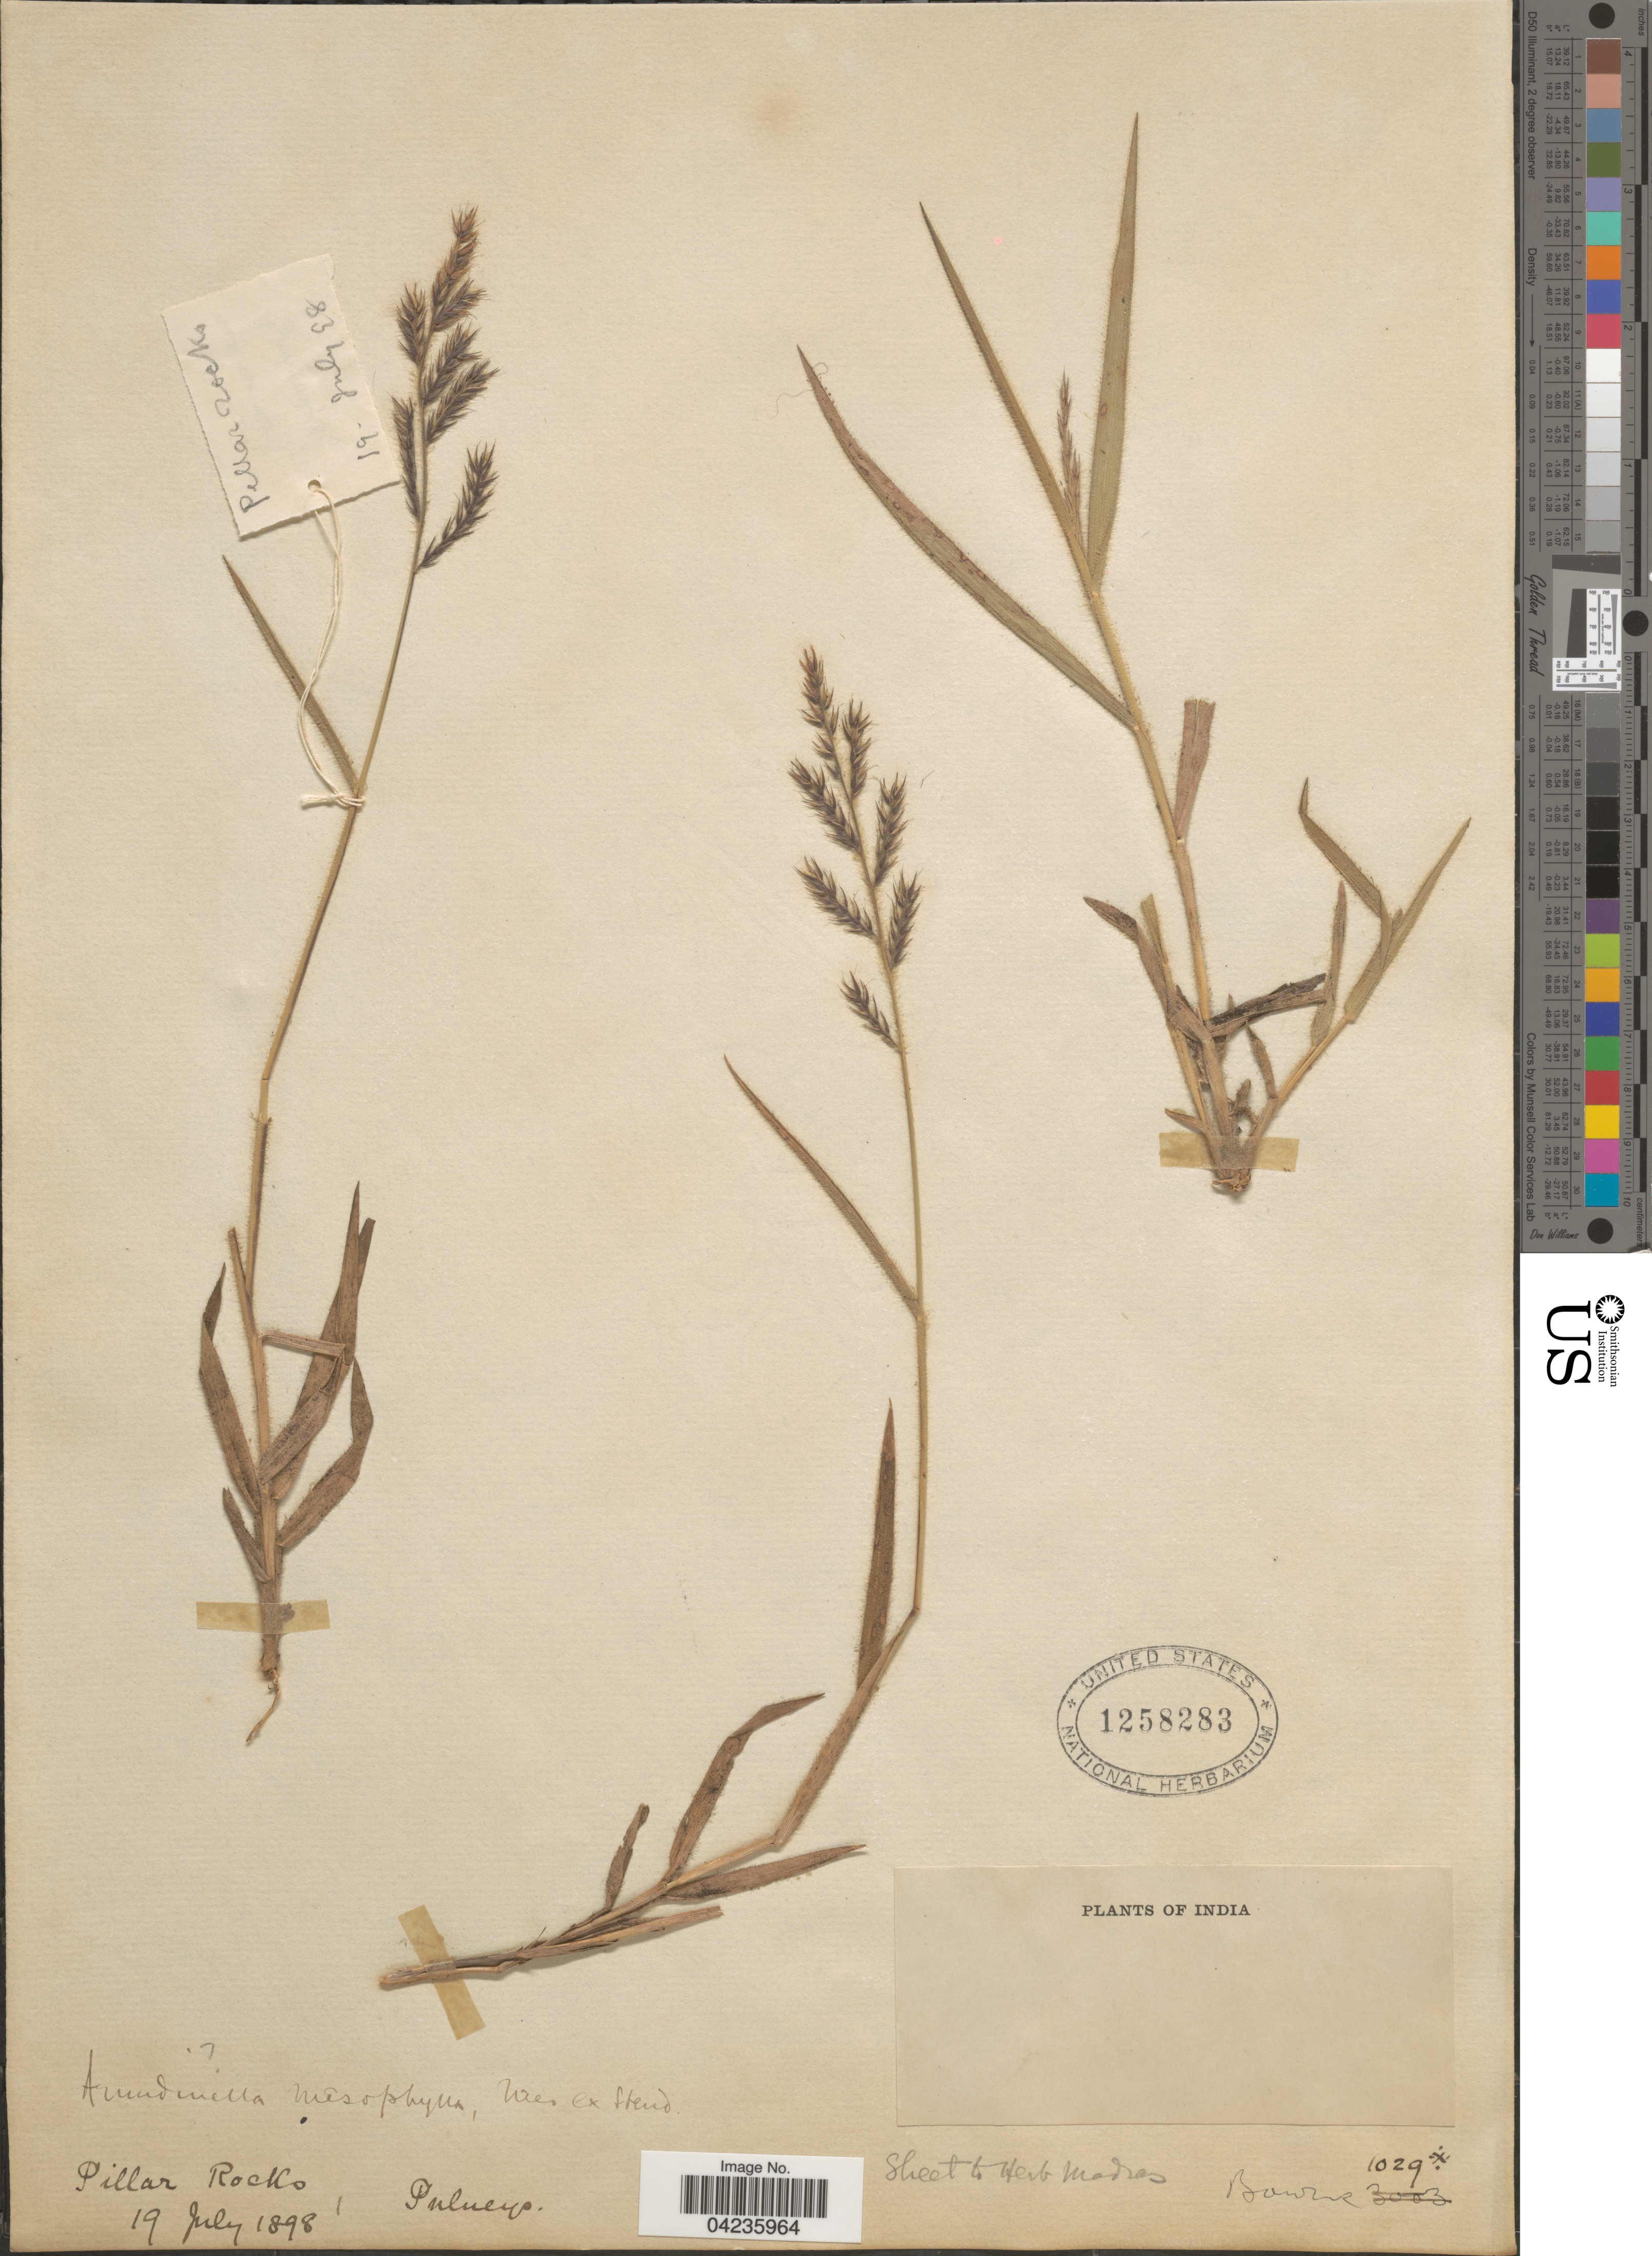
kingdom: Plantae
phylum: Tracheophyta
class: Liliopsida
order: Poales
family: Poaceae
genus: Arundinella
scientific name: Arundinella mesophylla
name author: Nees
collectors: -- Bourne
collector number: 1029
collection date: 1898-07-19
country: India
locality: Pillar Rocks, Pulneys.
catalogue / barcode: US 1258283